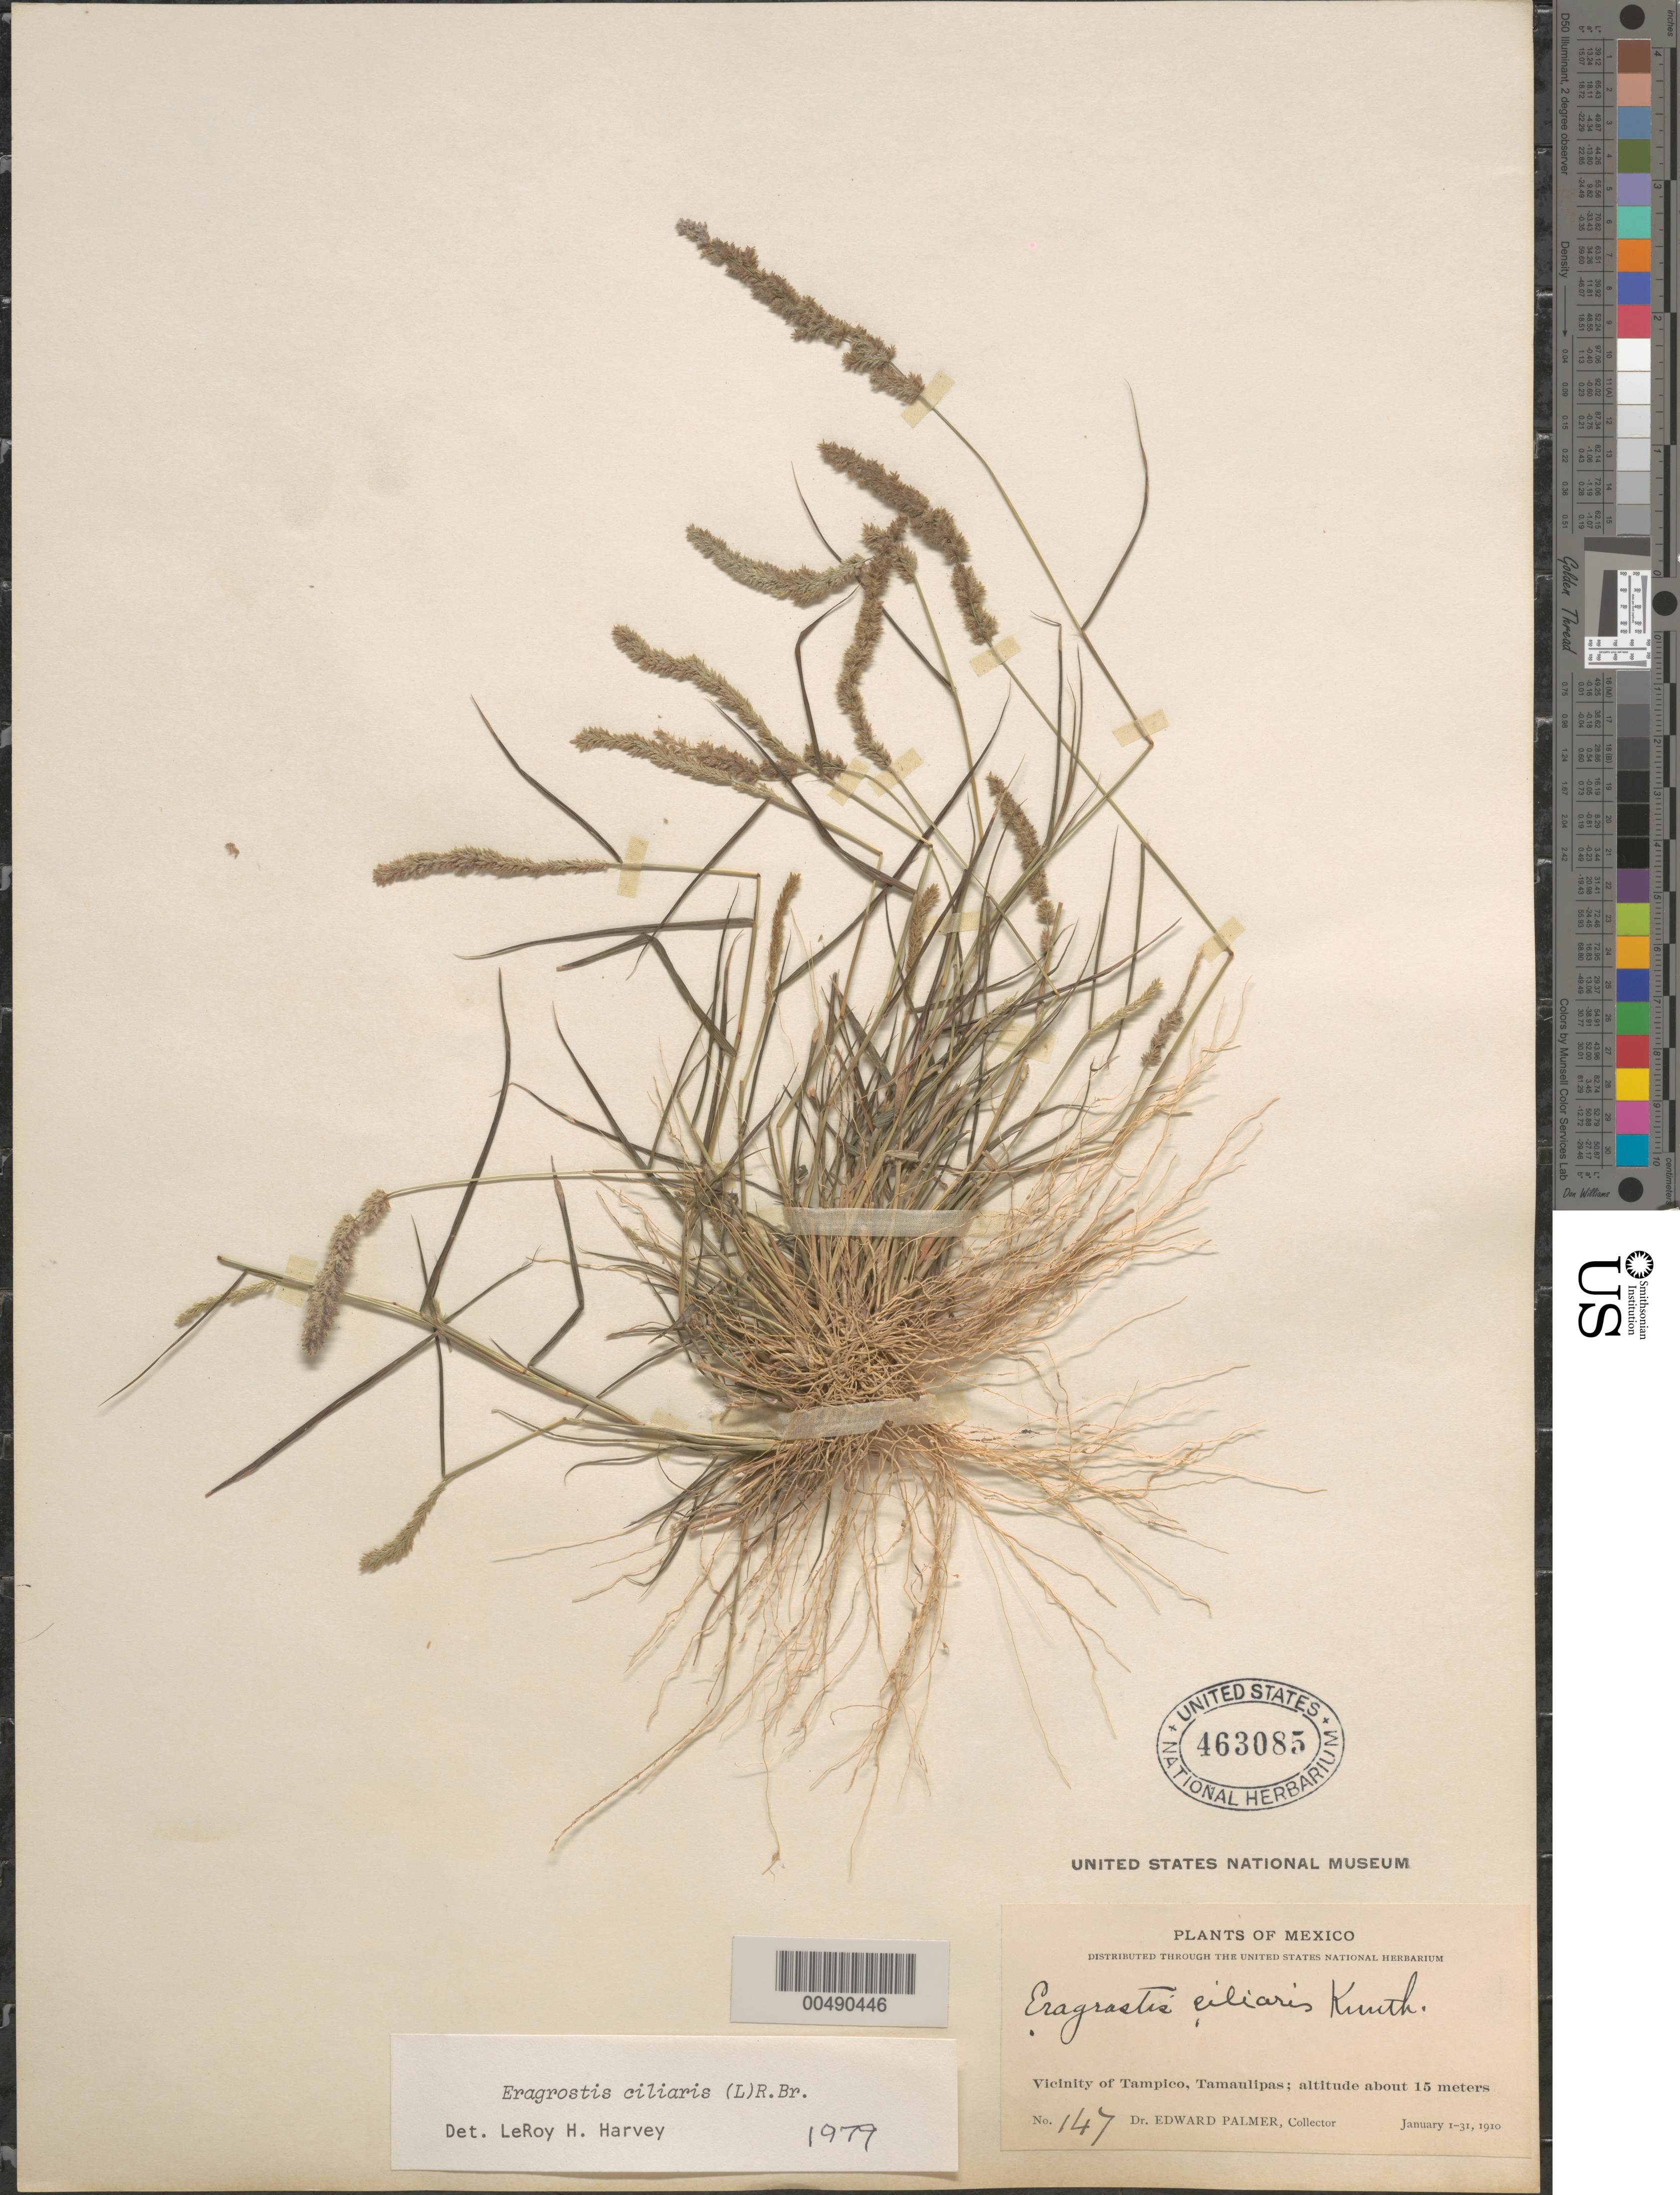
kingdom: Plantae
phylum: Tracheophyta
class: Liliopsida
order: Poales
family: Poaceae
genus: Eragrostis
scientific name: Eragrostis ciliaris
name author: (L.) R. Br.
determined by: Harvey, L. H.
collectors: E. Palmer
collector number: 147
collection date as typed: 1 Jan 1910 to 31 Jan 1910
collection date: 1910-01-01/1910-01-31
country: Mexico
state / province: Tamaulipas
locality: Vicinity of Tampico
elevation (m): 15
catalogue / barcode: US 463085